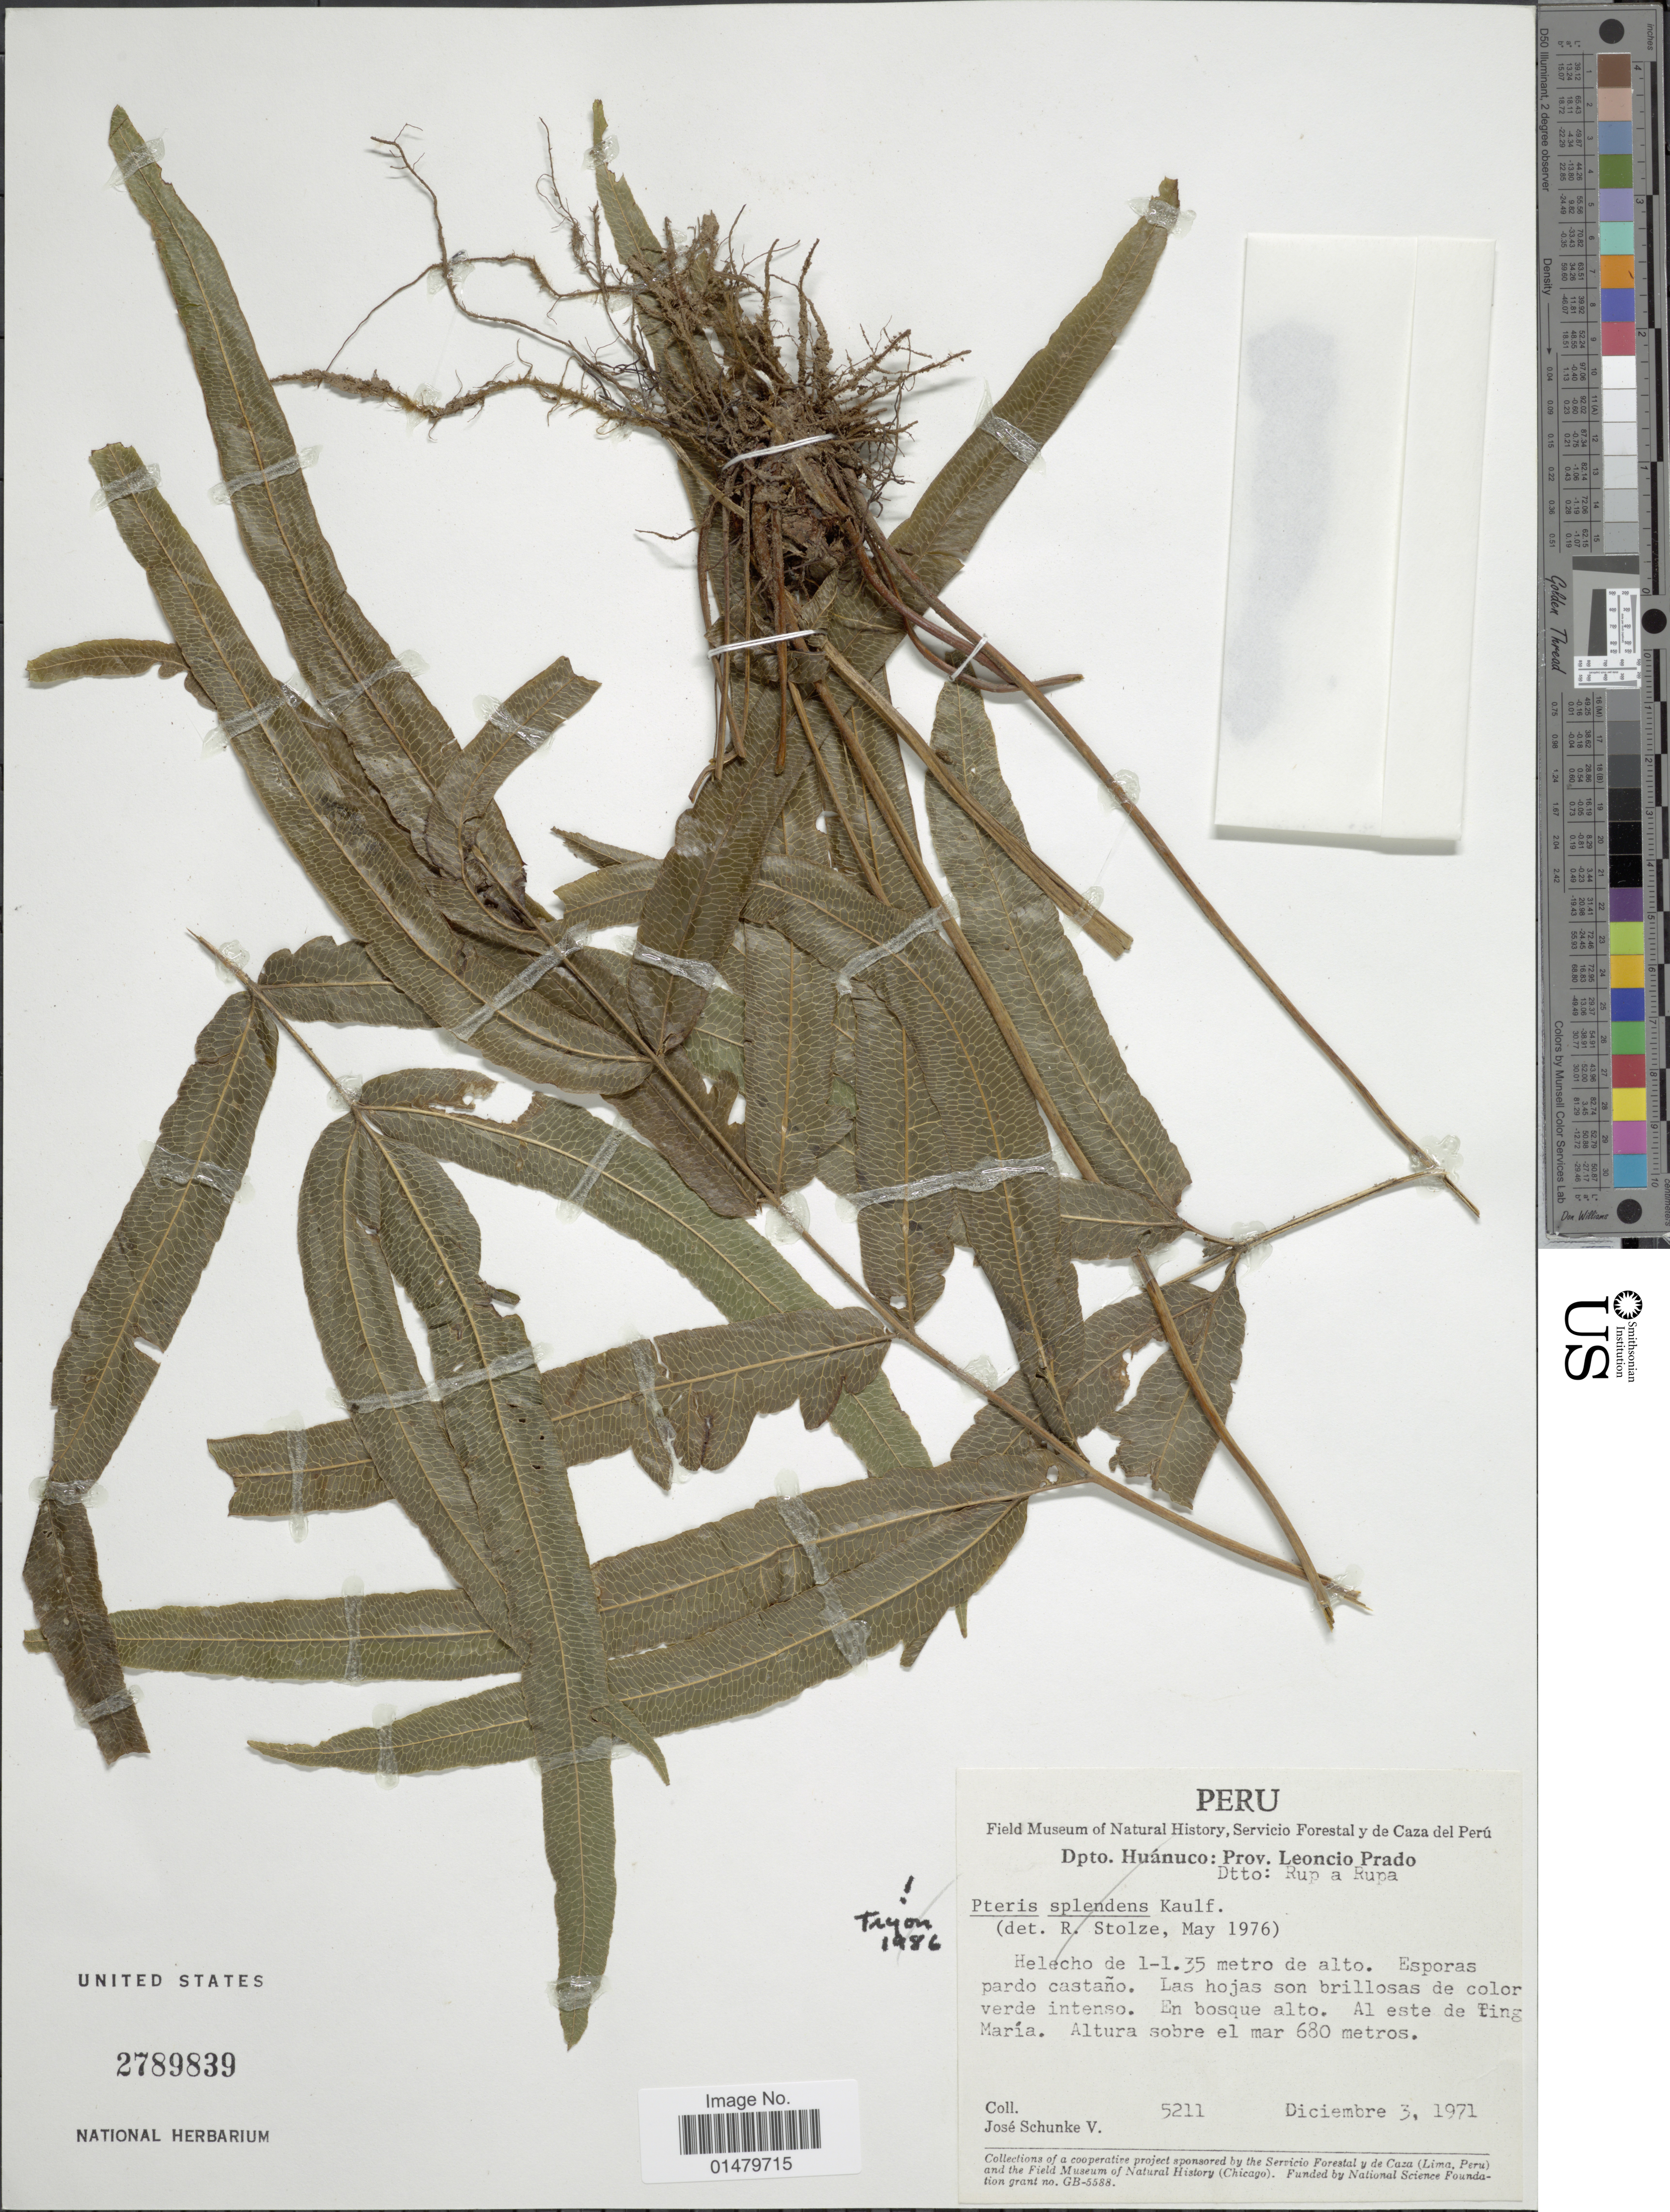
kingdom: Plantae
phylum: Tracheophyta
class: Polypodiopsida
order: Polypodiales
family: Pteridaceae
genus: Pteris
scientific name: Pteris pearcei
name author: Baker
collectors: J. Schunke Vigo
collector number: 5211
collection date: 1971-12-03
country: Peru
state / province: Huánuco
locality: Dpto. Huanuco: Prov. Leoncio Prado. Dtto: Rup a Rupa. Al este de Ting Maria.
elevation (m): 680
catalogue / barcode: US 2789839